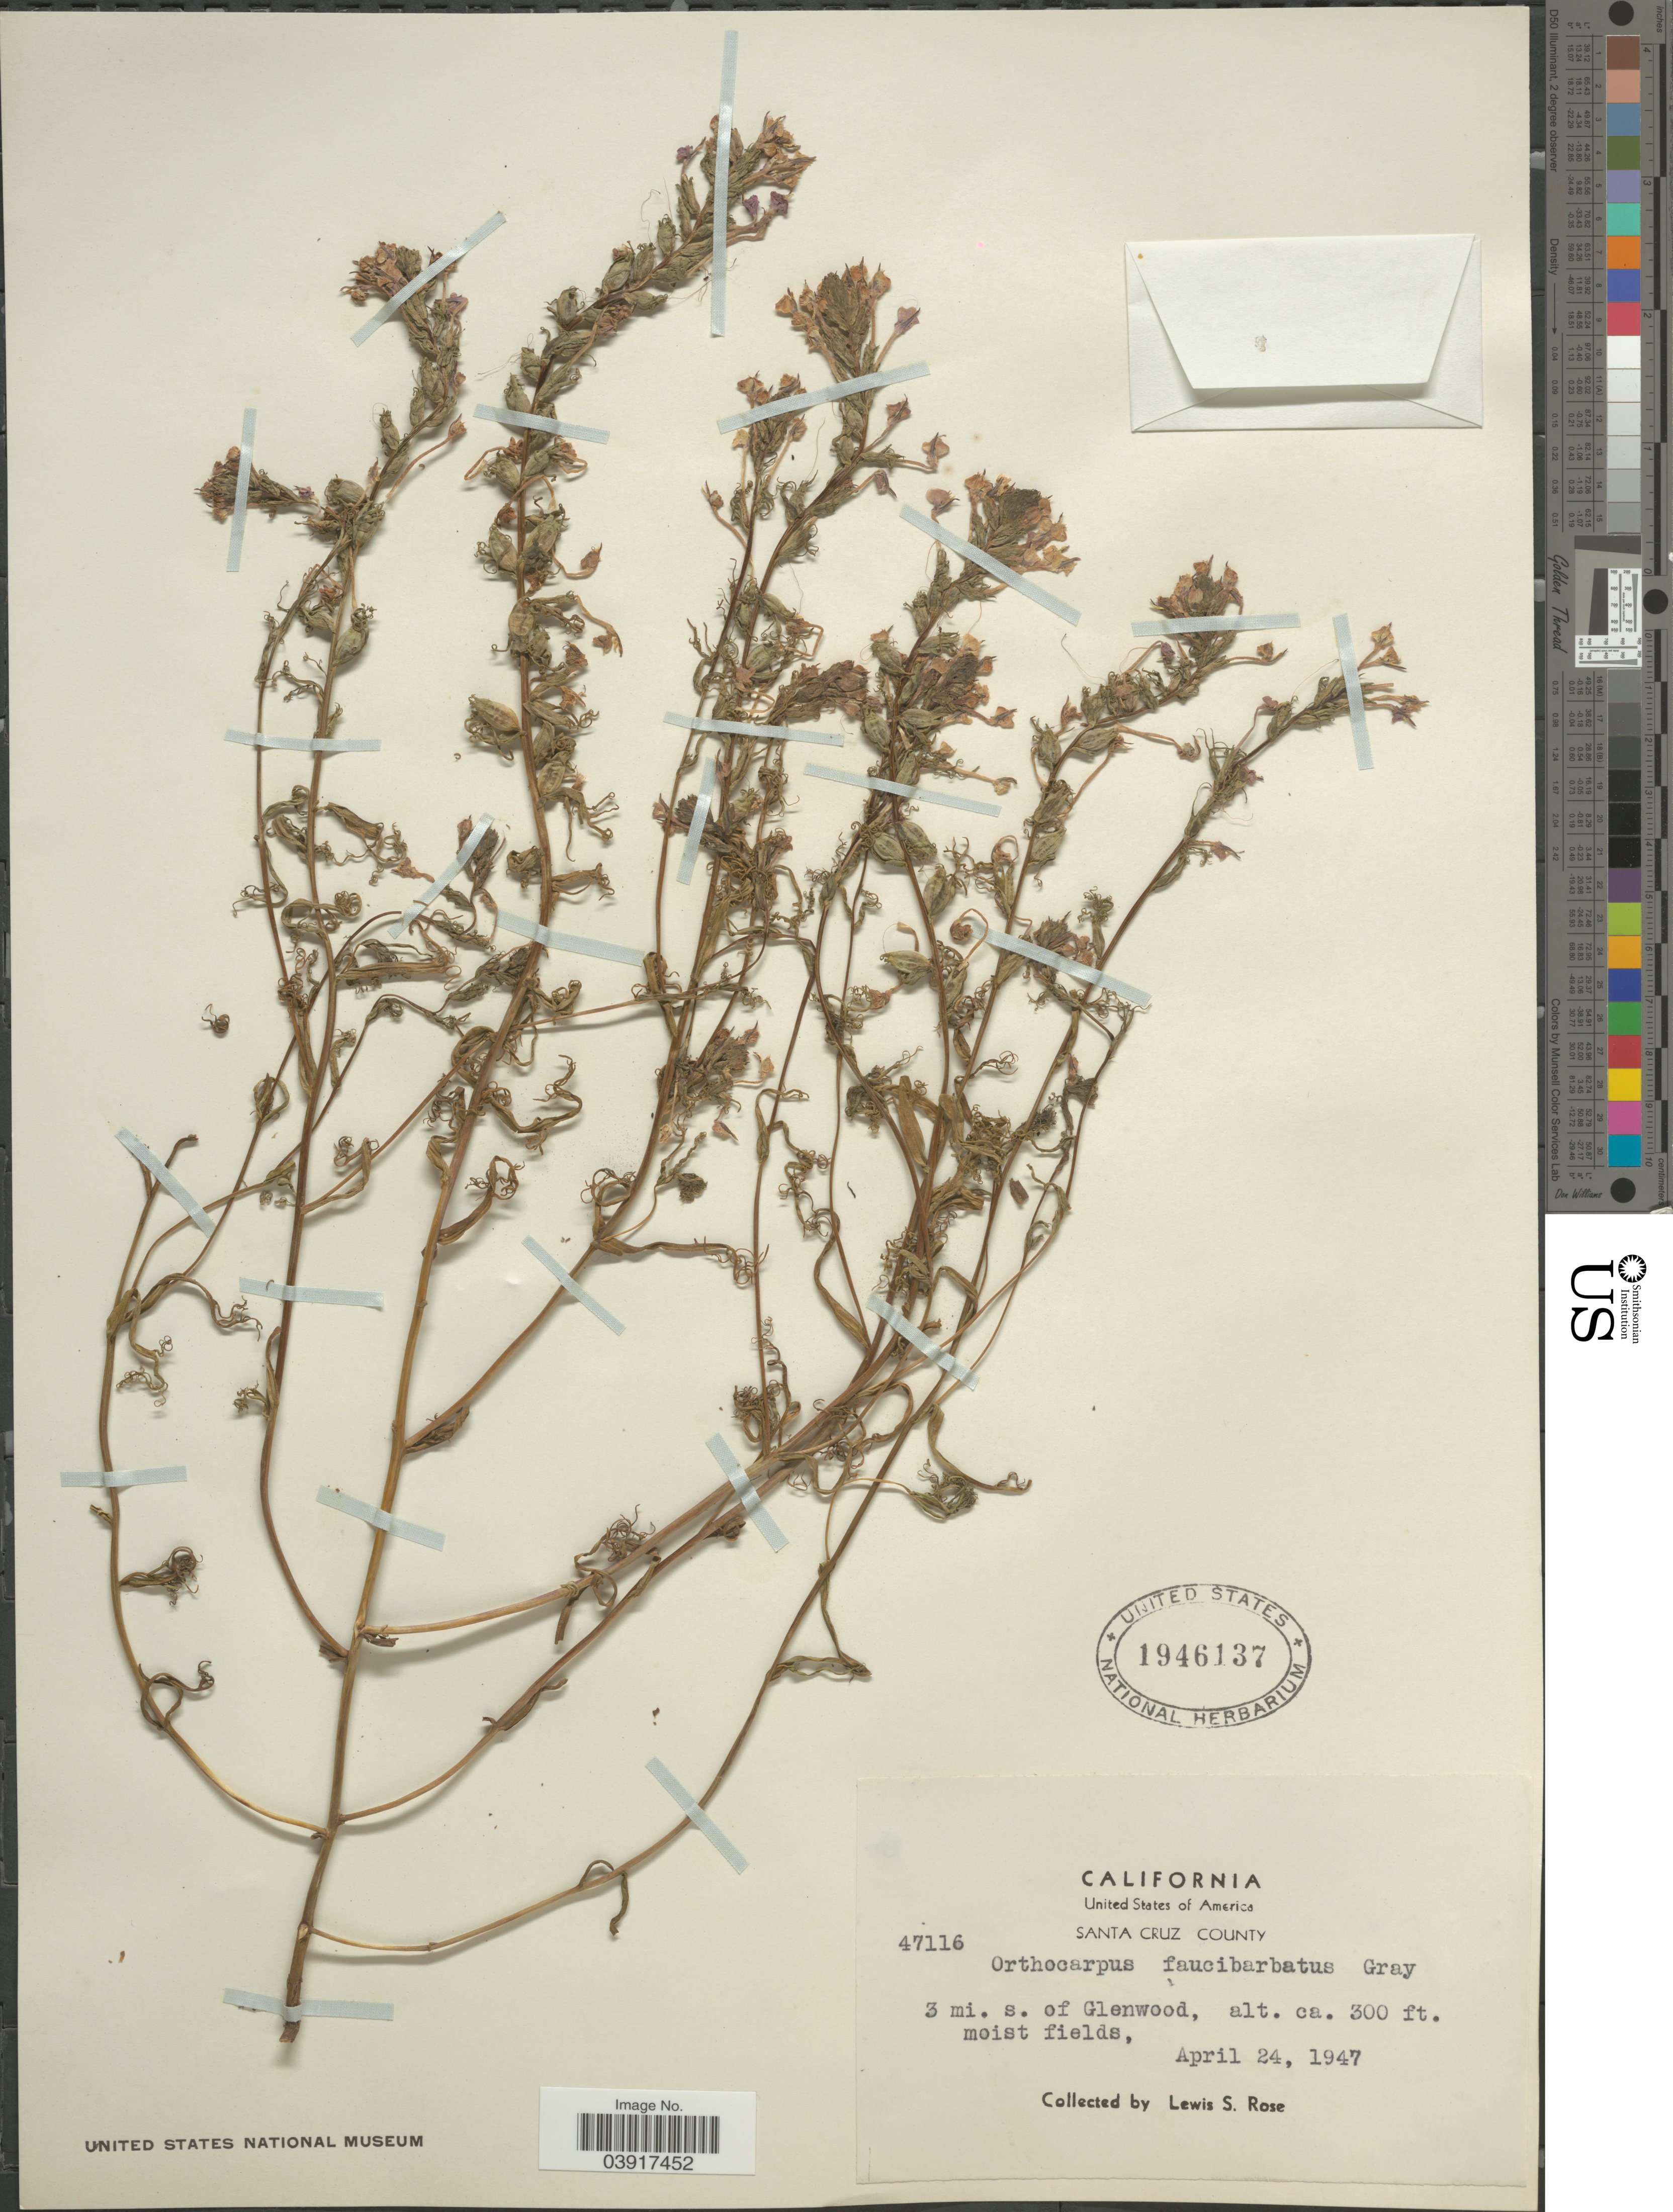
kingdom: Plantae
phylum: Tracheophyta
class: Magnoliopsida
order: Lamiales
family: Orobanchaceae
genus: Orthocarpus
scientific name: Orthocarpus faucibarbatus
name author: A. Gray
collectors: L. S. Rose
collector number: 47116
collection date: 1947-04-24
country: United States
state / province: California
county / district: Santa Cruz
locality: Santa Cruz County. 3 mi. s. of Glenwood.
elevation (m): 91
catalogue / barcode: US 1946137